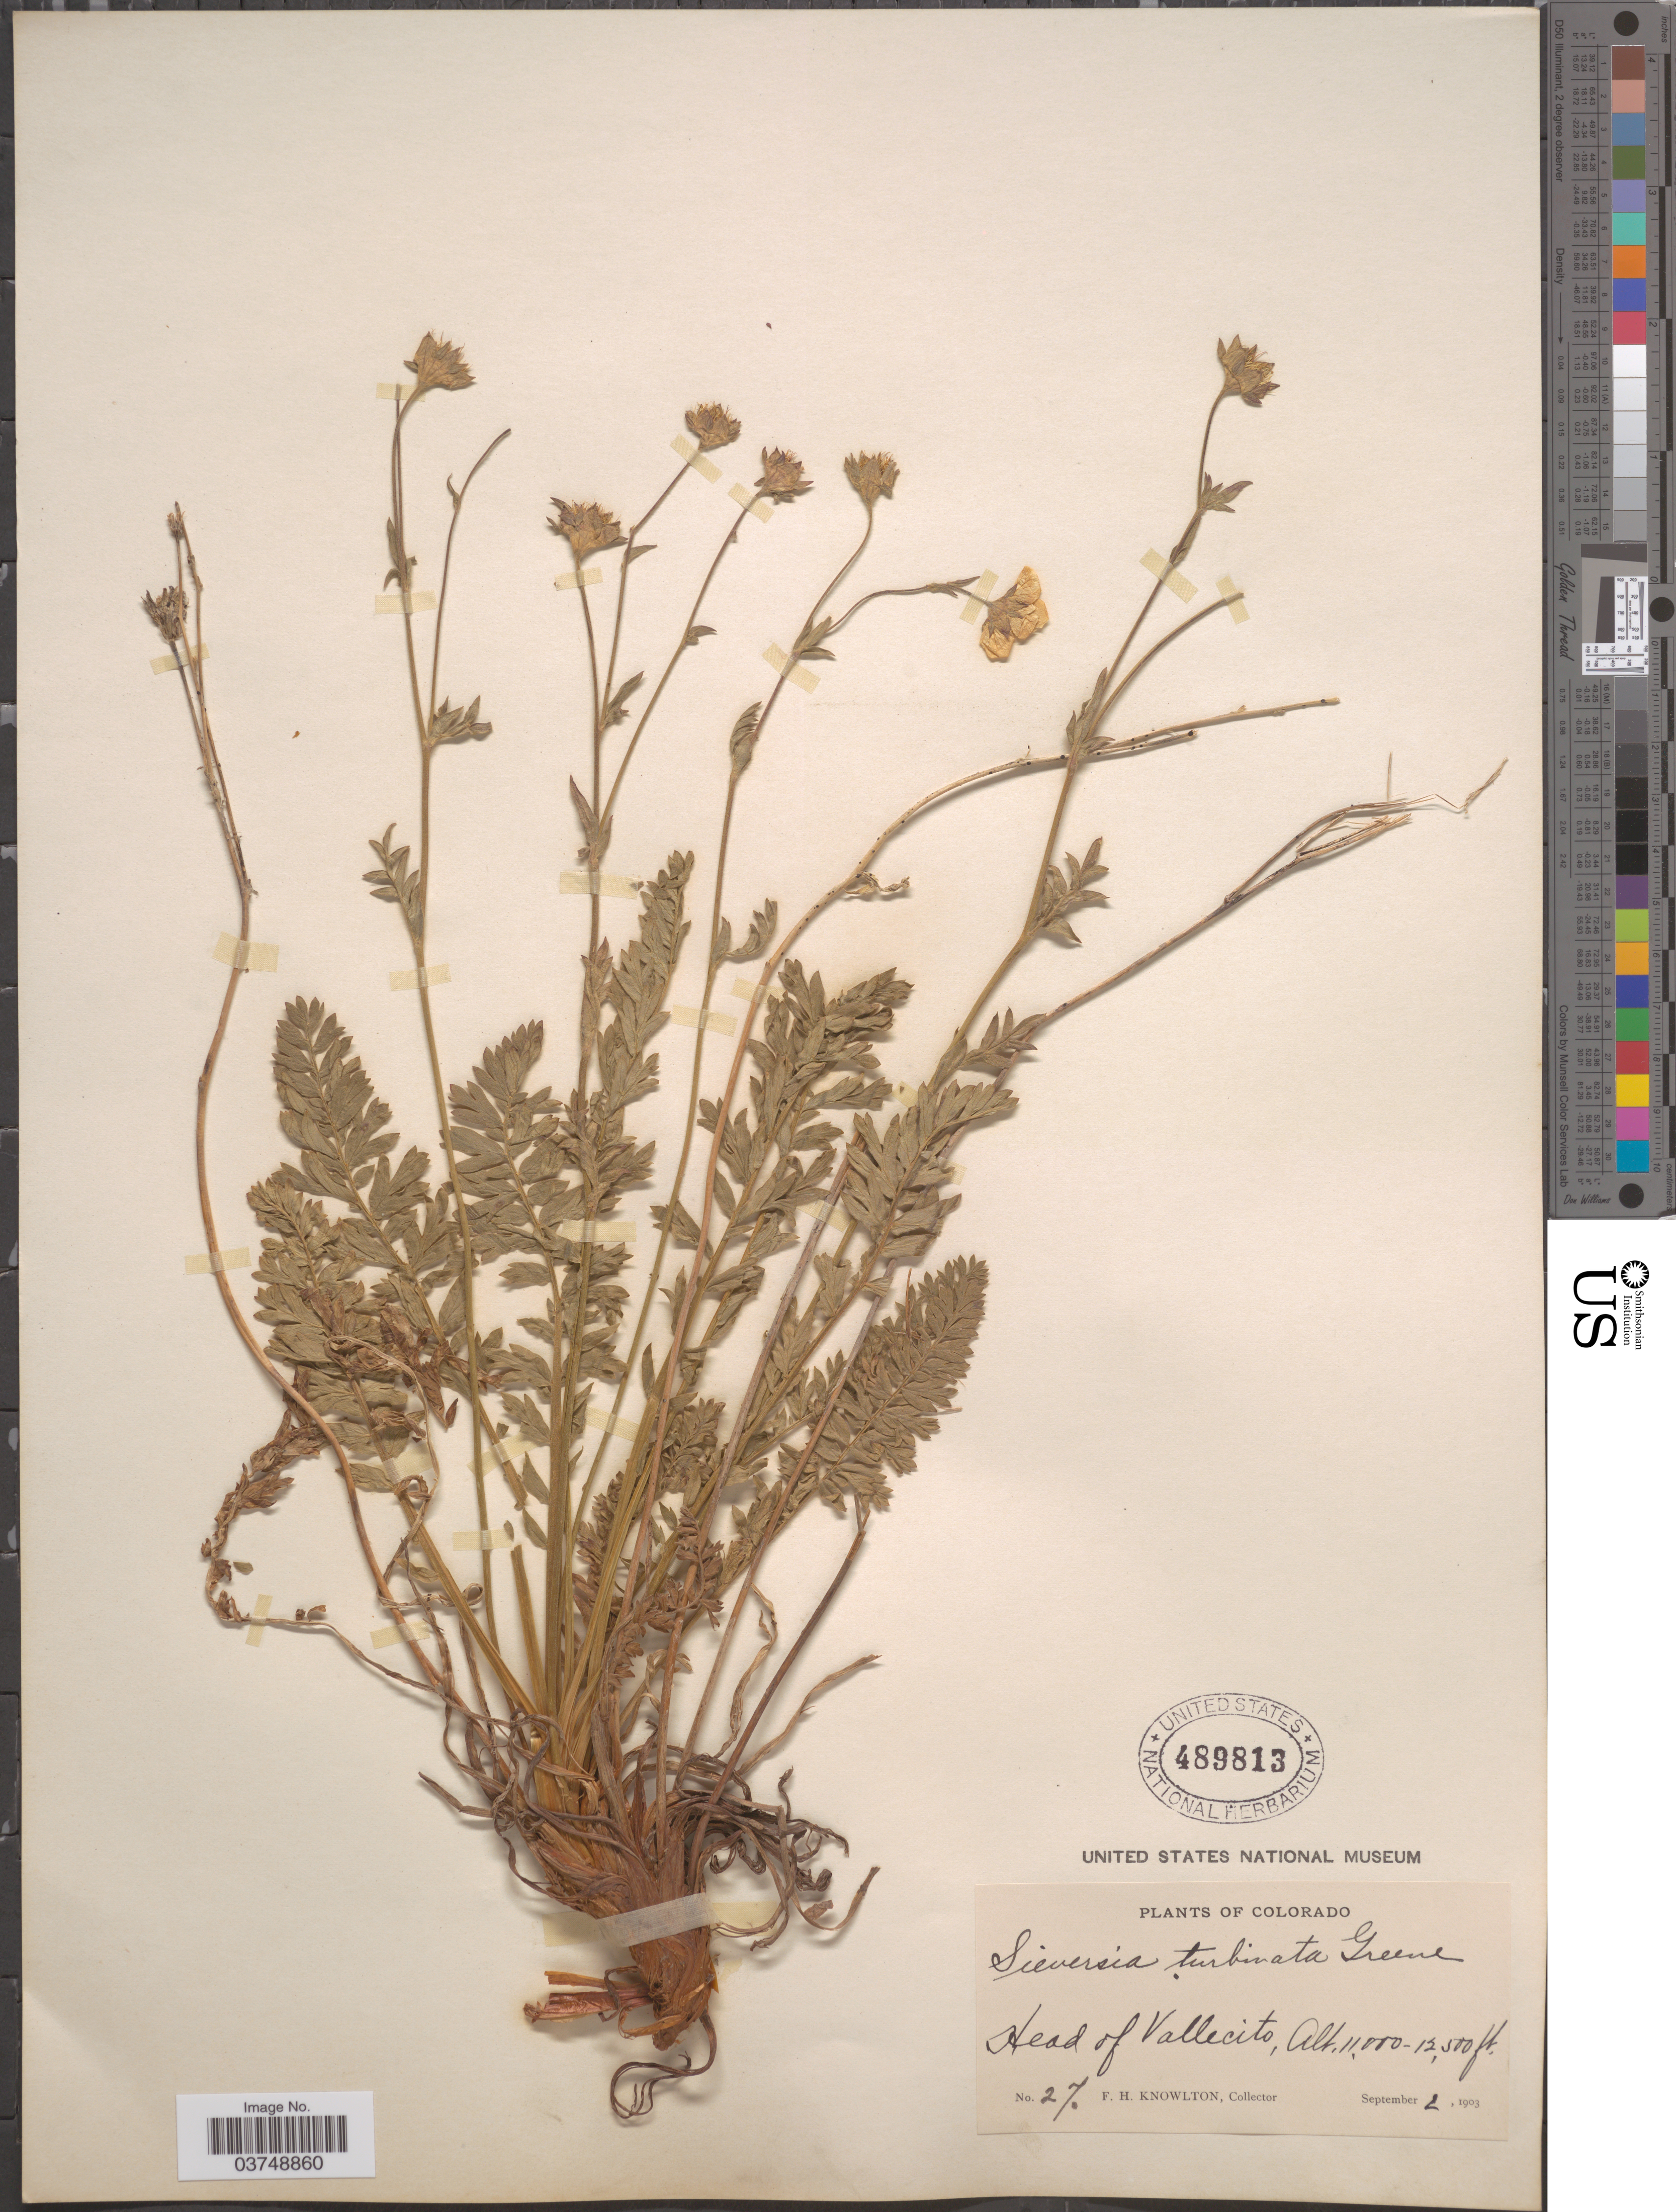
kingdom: Plantae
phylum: Tracheophyta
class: Magnoliopsida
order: Rosales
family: Rosaceae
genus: Geum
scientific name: Geum rossii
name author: (R. Br.) Ser.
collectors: F. H. Knowlton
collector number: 27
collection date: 1903-09-02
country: United States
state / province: Colorado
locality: Head of Vallecito.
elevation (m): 3353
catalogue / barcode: US 489813